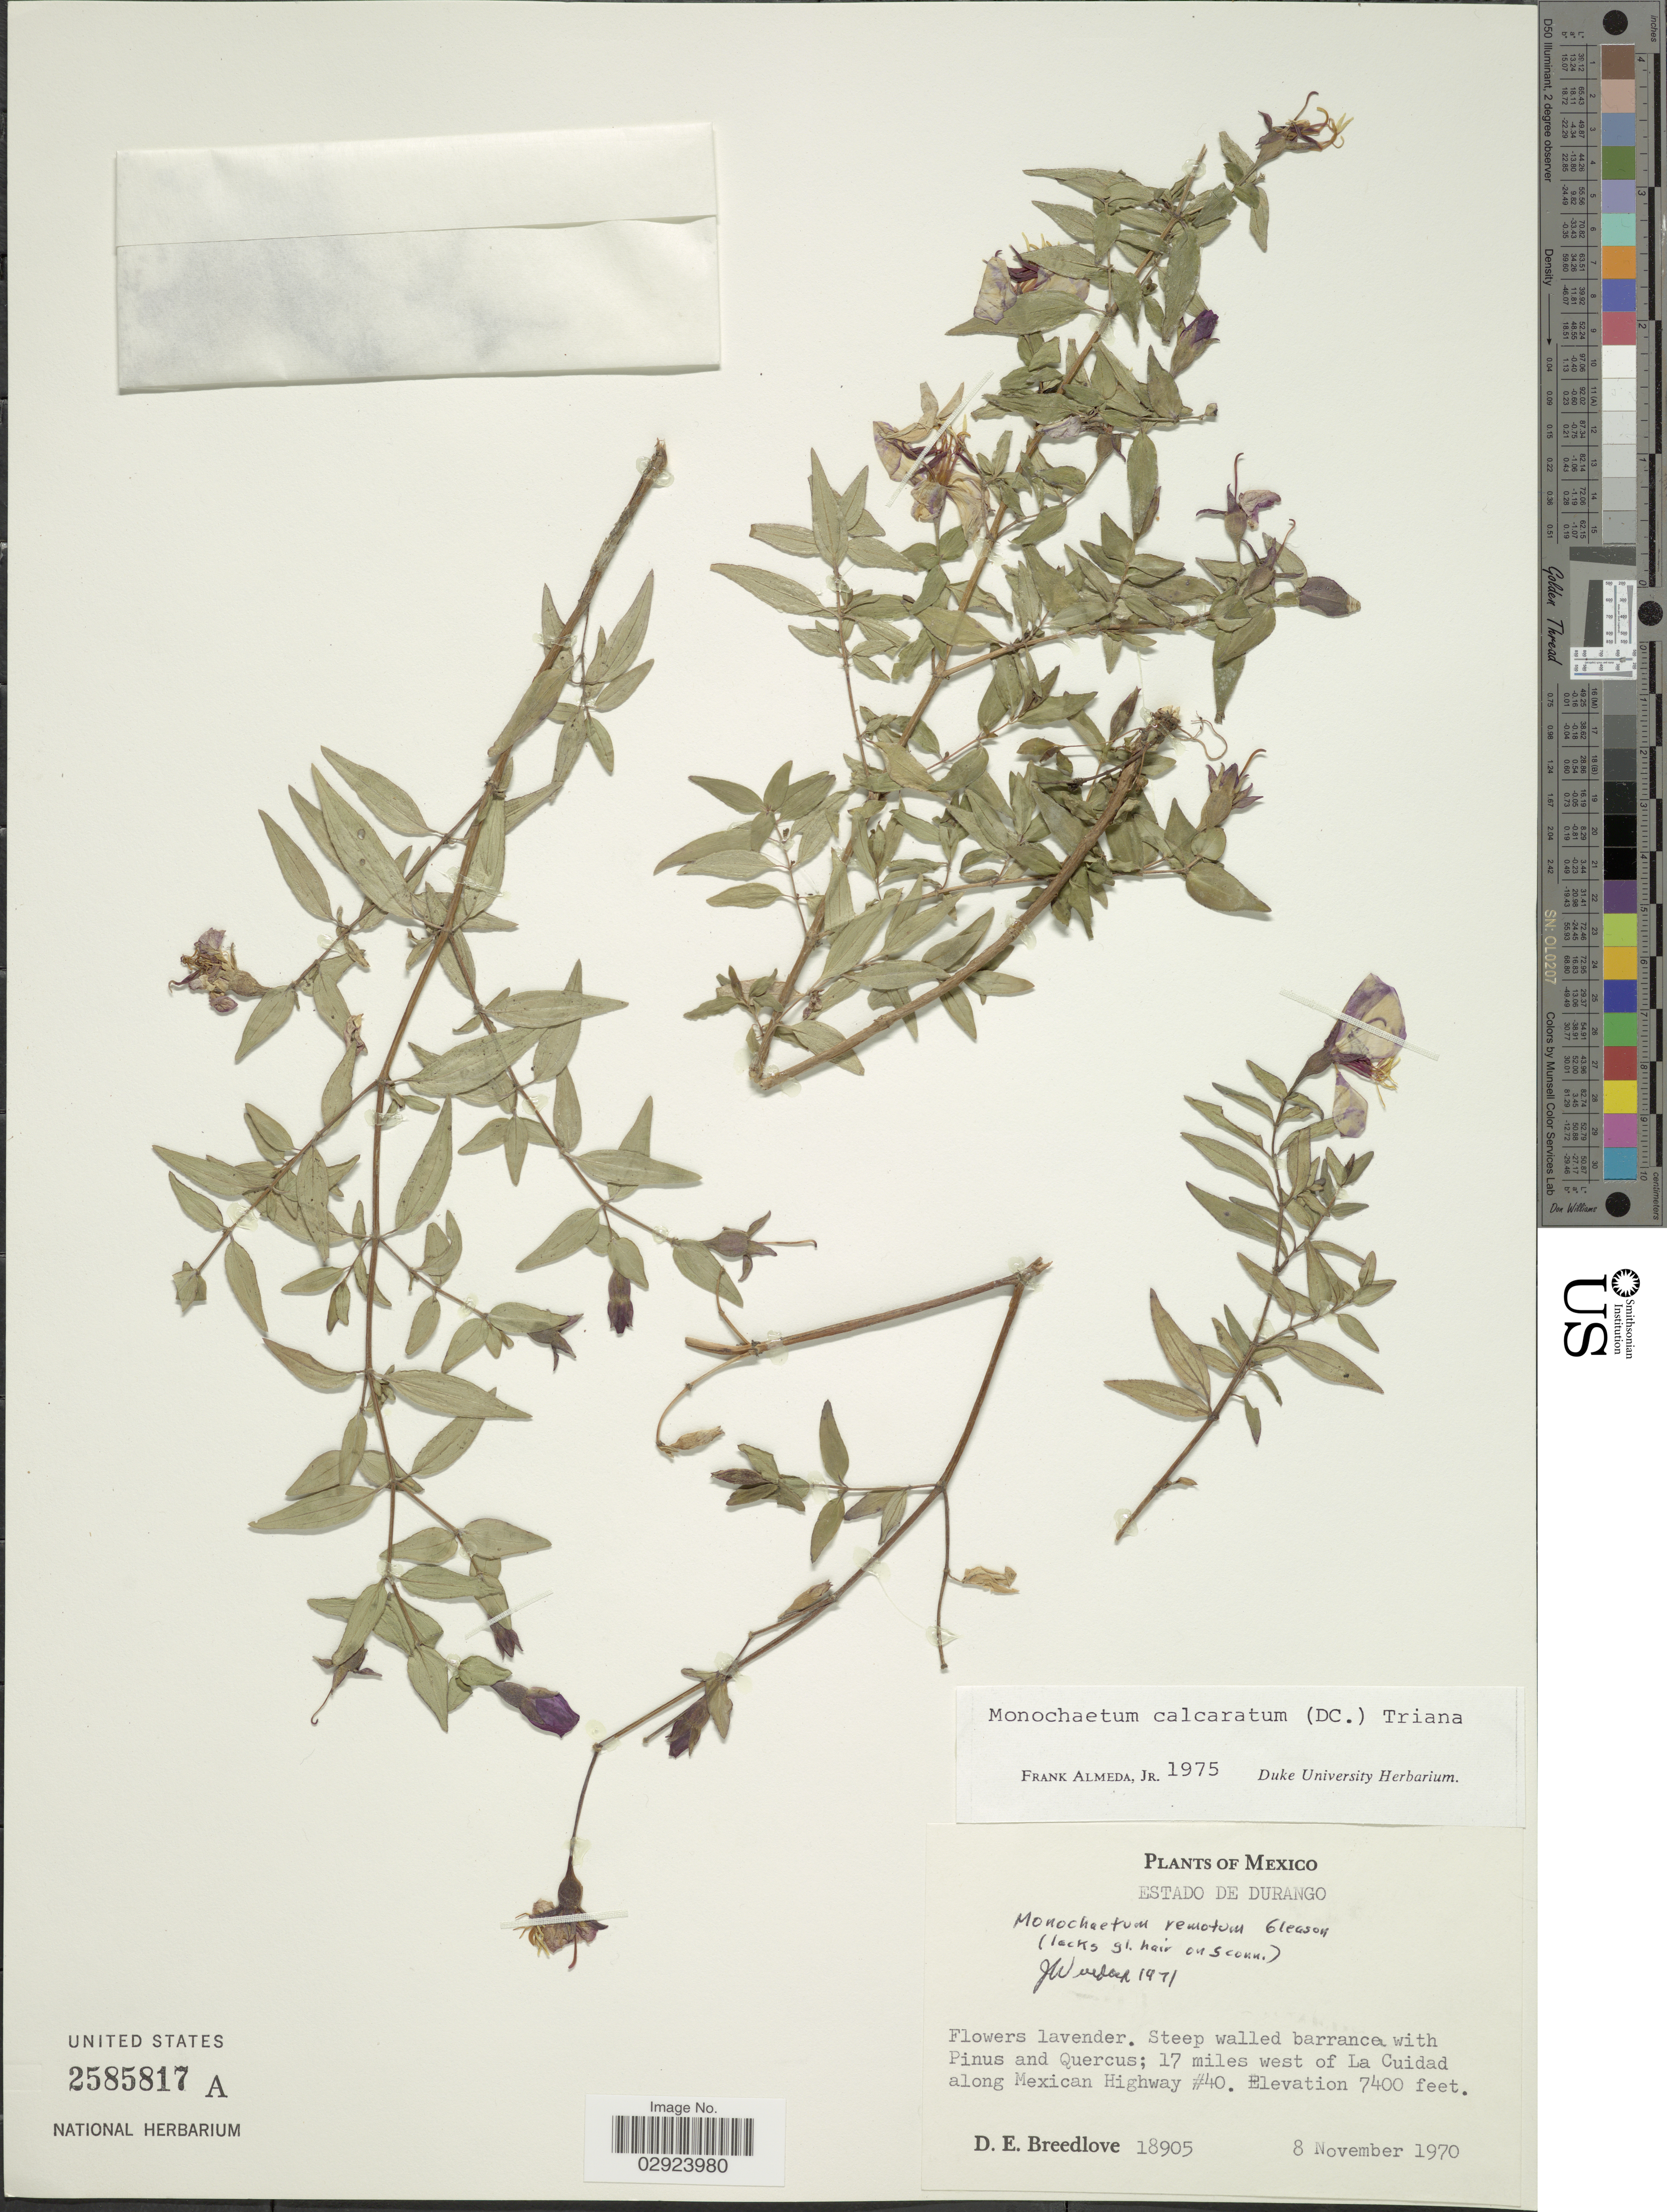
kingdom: Plantae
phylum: Tracheophyta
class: Magnoliopsida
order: Myrtales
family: Melastomataceae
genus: Monochaetum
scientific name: Monochaetum calcaratum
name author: (DC.) Triana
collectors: D. E. Breedlove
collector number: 18905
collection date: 1970-11-08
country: Mexico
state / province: Durango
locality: Steep walled barrance with Pinus and Quercus; 17 miles west of La Cuidad along Mexican Highway # 40.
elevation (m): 2256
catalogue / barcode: US 2585817A